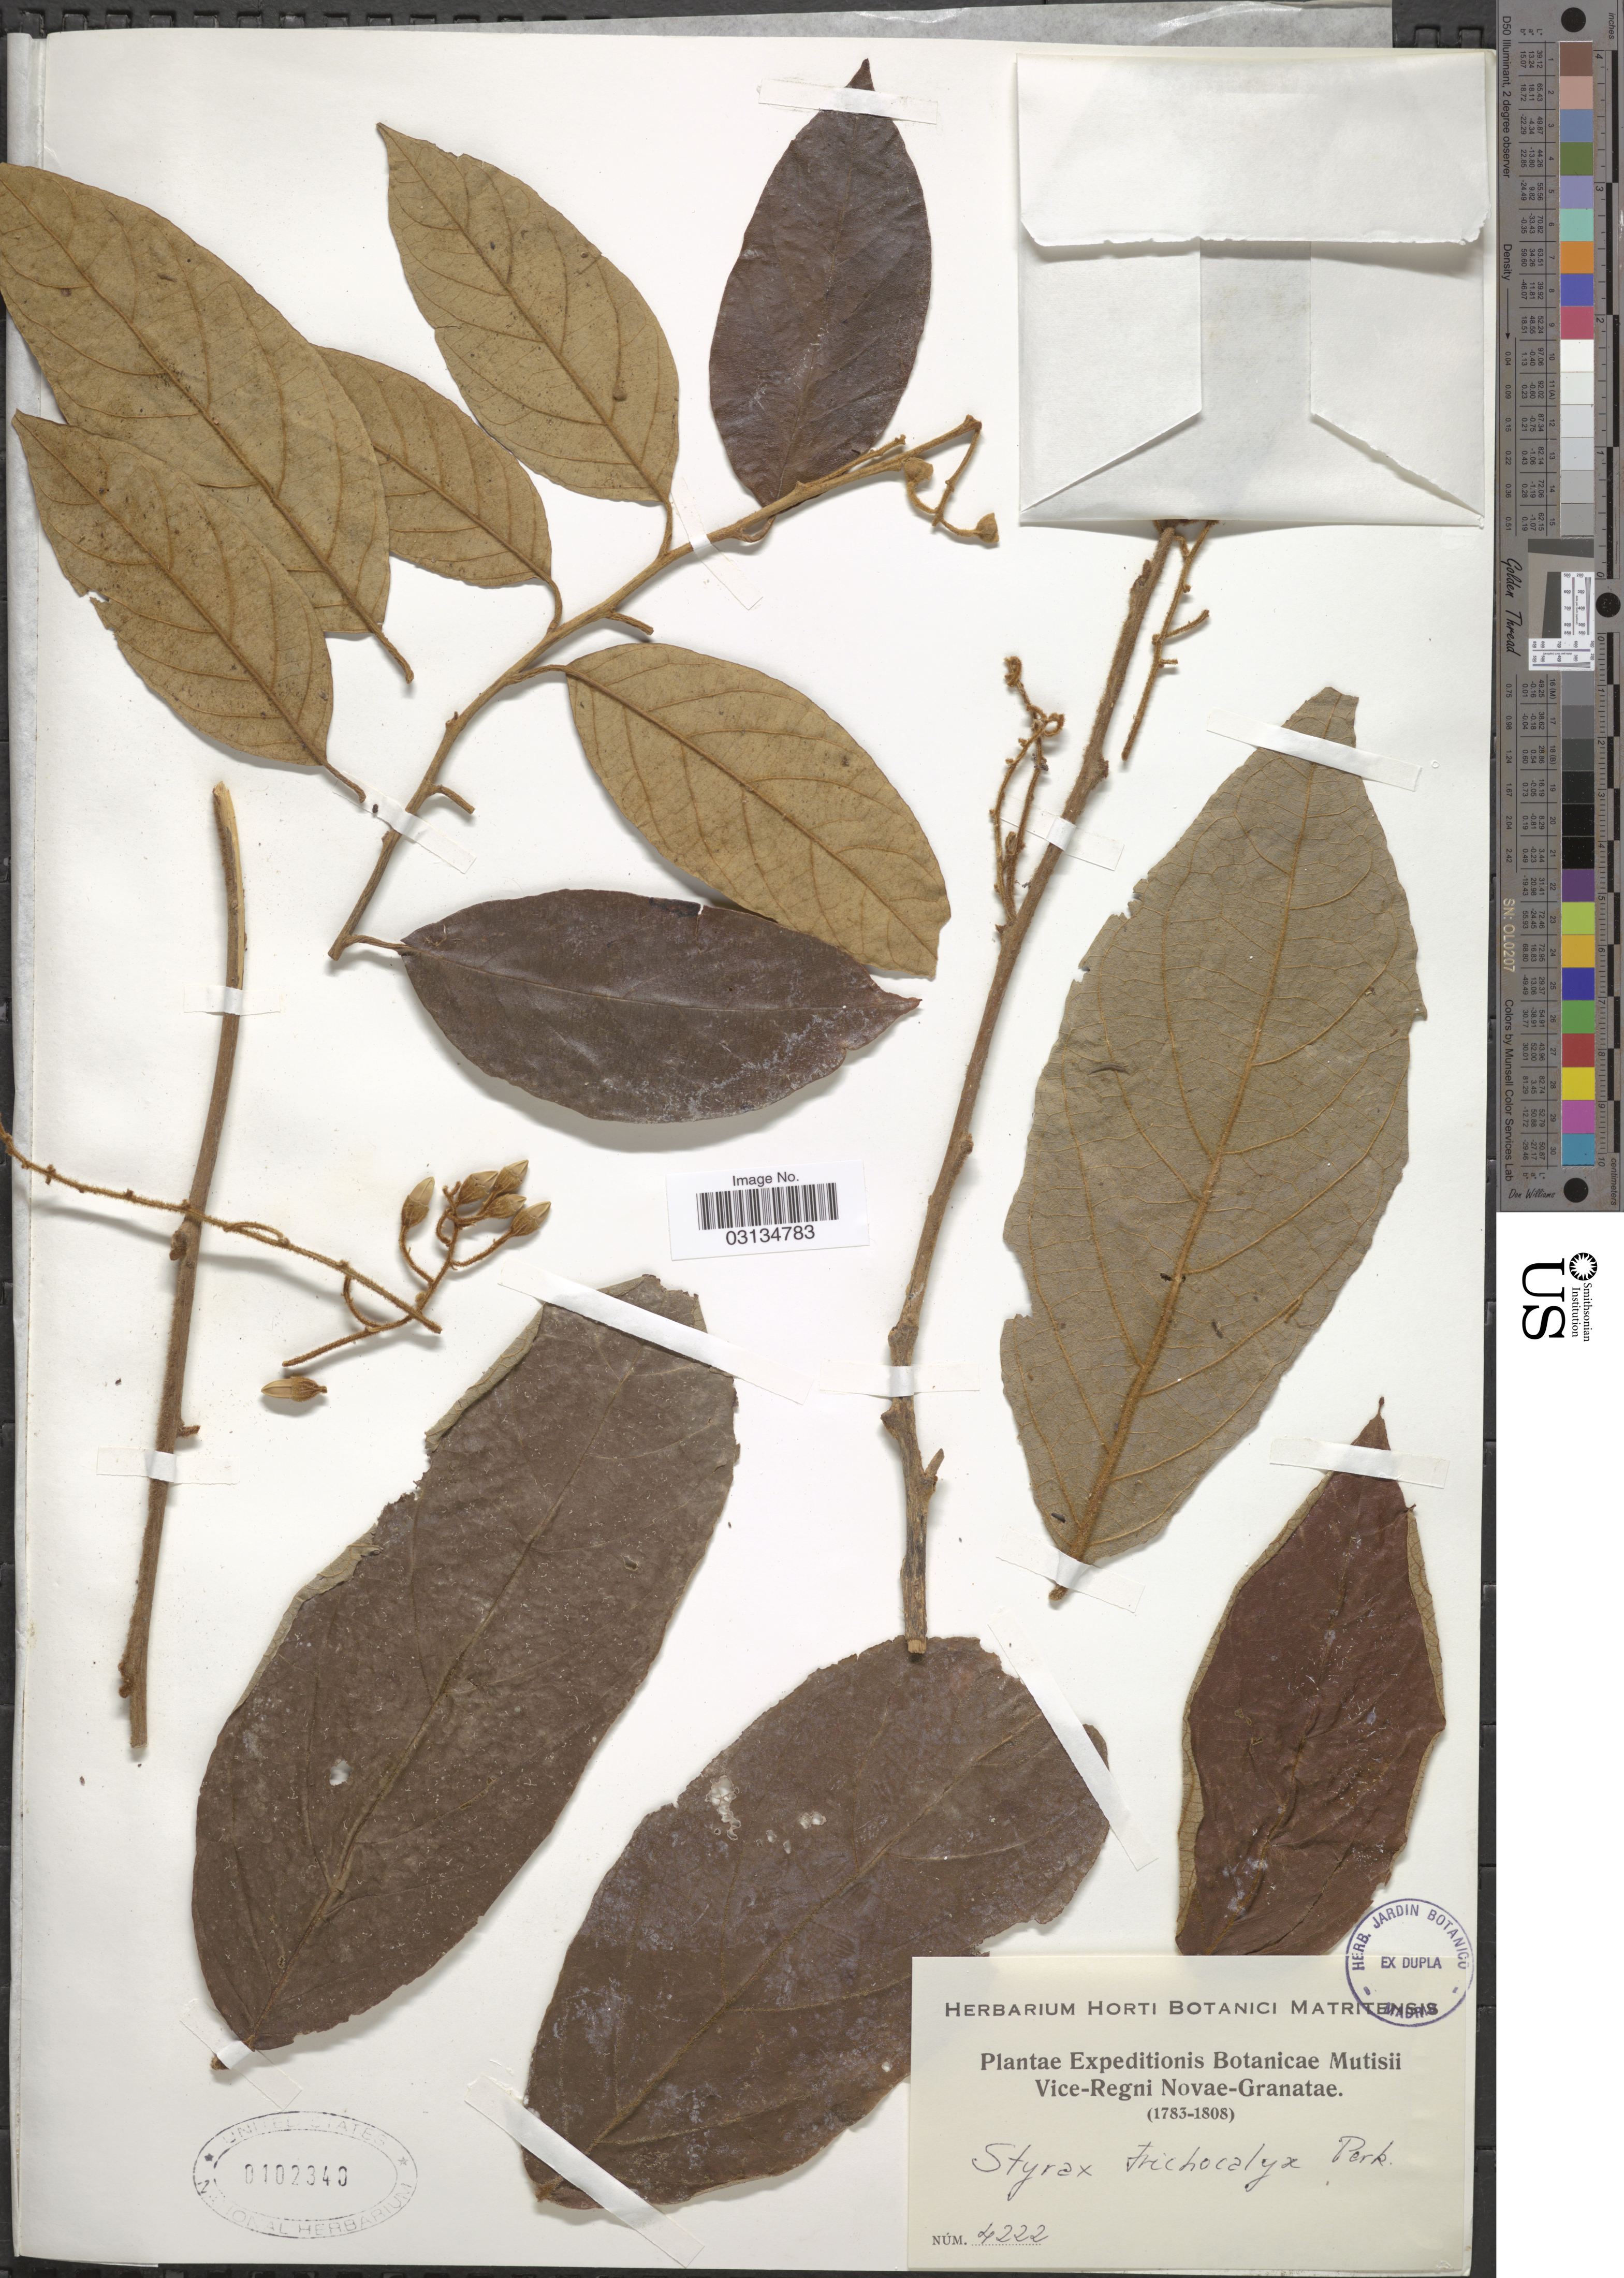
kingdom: Plantae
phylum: Tracheophyta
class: Magnoliopsida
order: Ericales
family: Styracaceae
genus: Styrax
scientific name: Styrax trichocalyx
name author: Perkins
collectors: Expeditions Botanicae Mutisii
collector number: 4222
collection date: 1783/1808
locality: Vice-Regni Novae-Granatae.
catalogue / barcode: US 102340